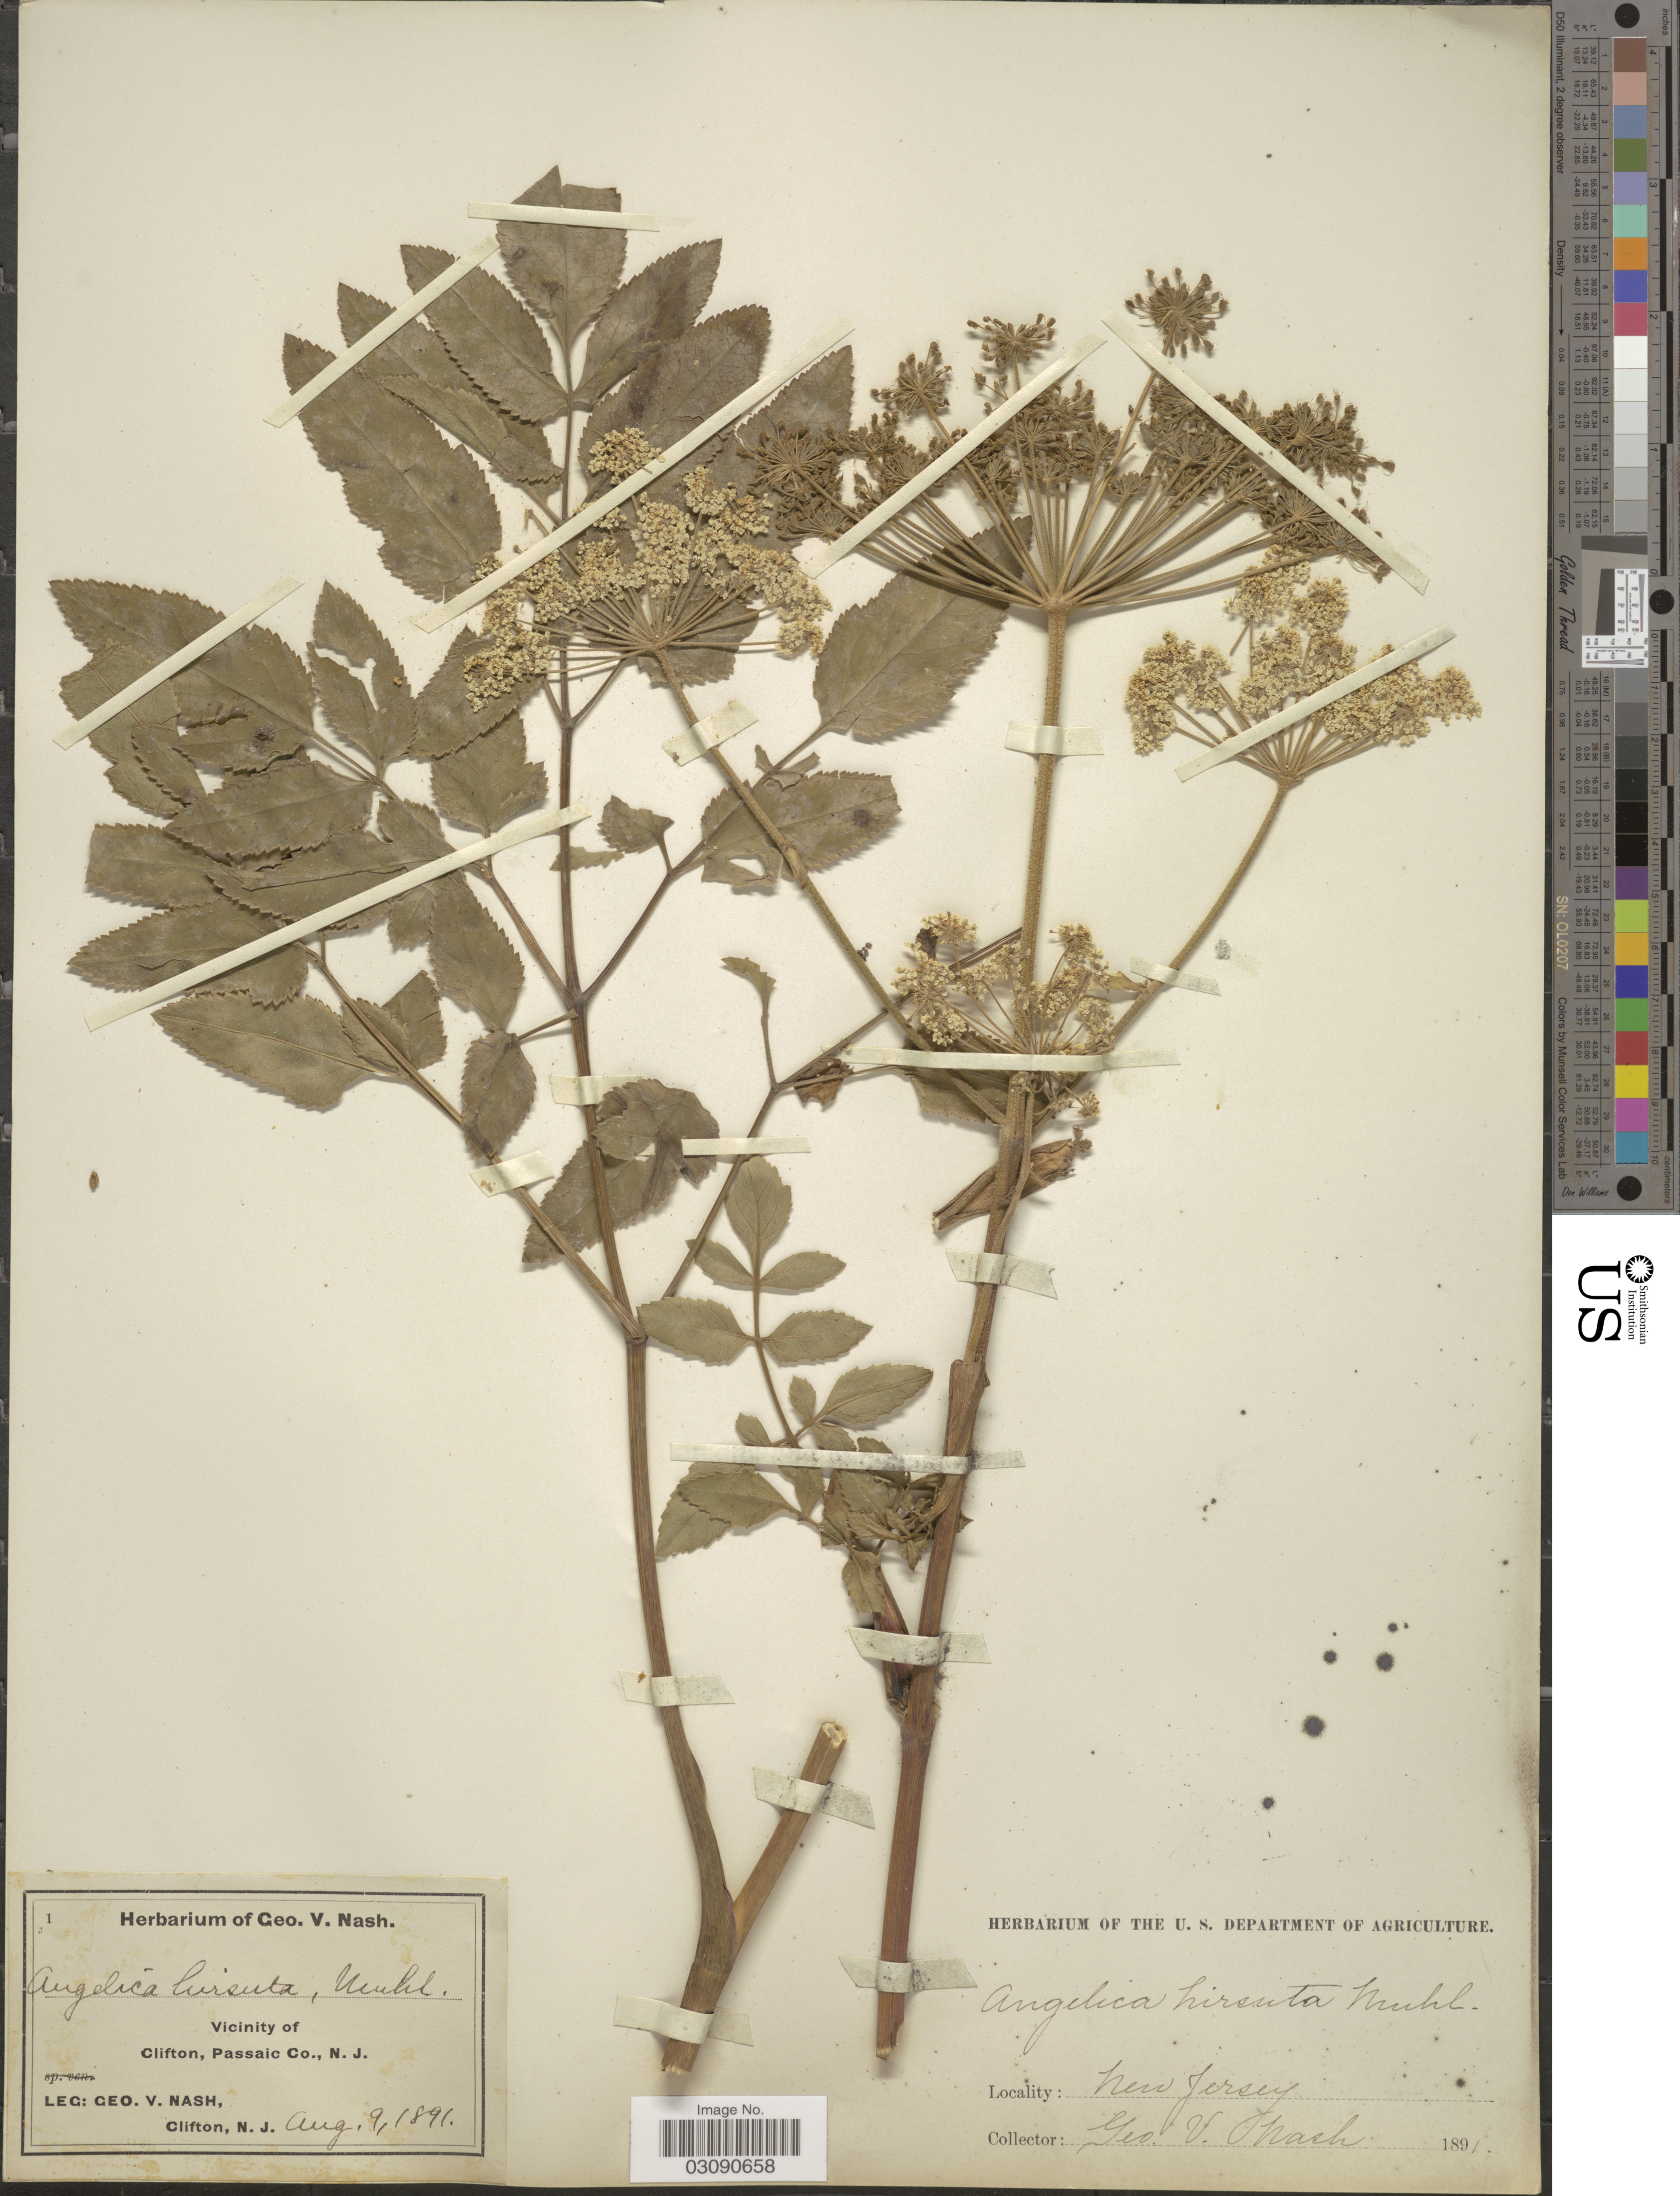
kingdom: Plantae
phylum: Tracheophyta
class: Magnoliopsida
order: Apiales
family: Apiaceae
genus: Angelica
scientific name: Angelica venenosa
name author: (Greenway) Fernald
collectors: G. V. Nash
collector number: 1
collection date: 1891-08-09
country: United States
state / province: New Jersey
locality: Vicinity of Clifton, Passaic Co.